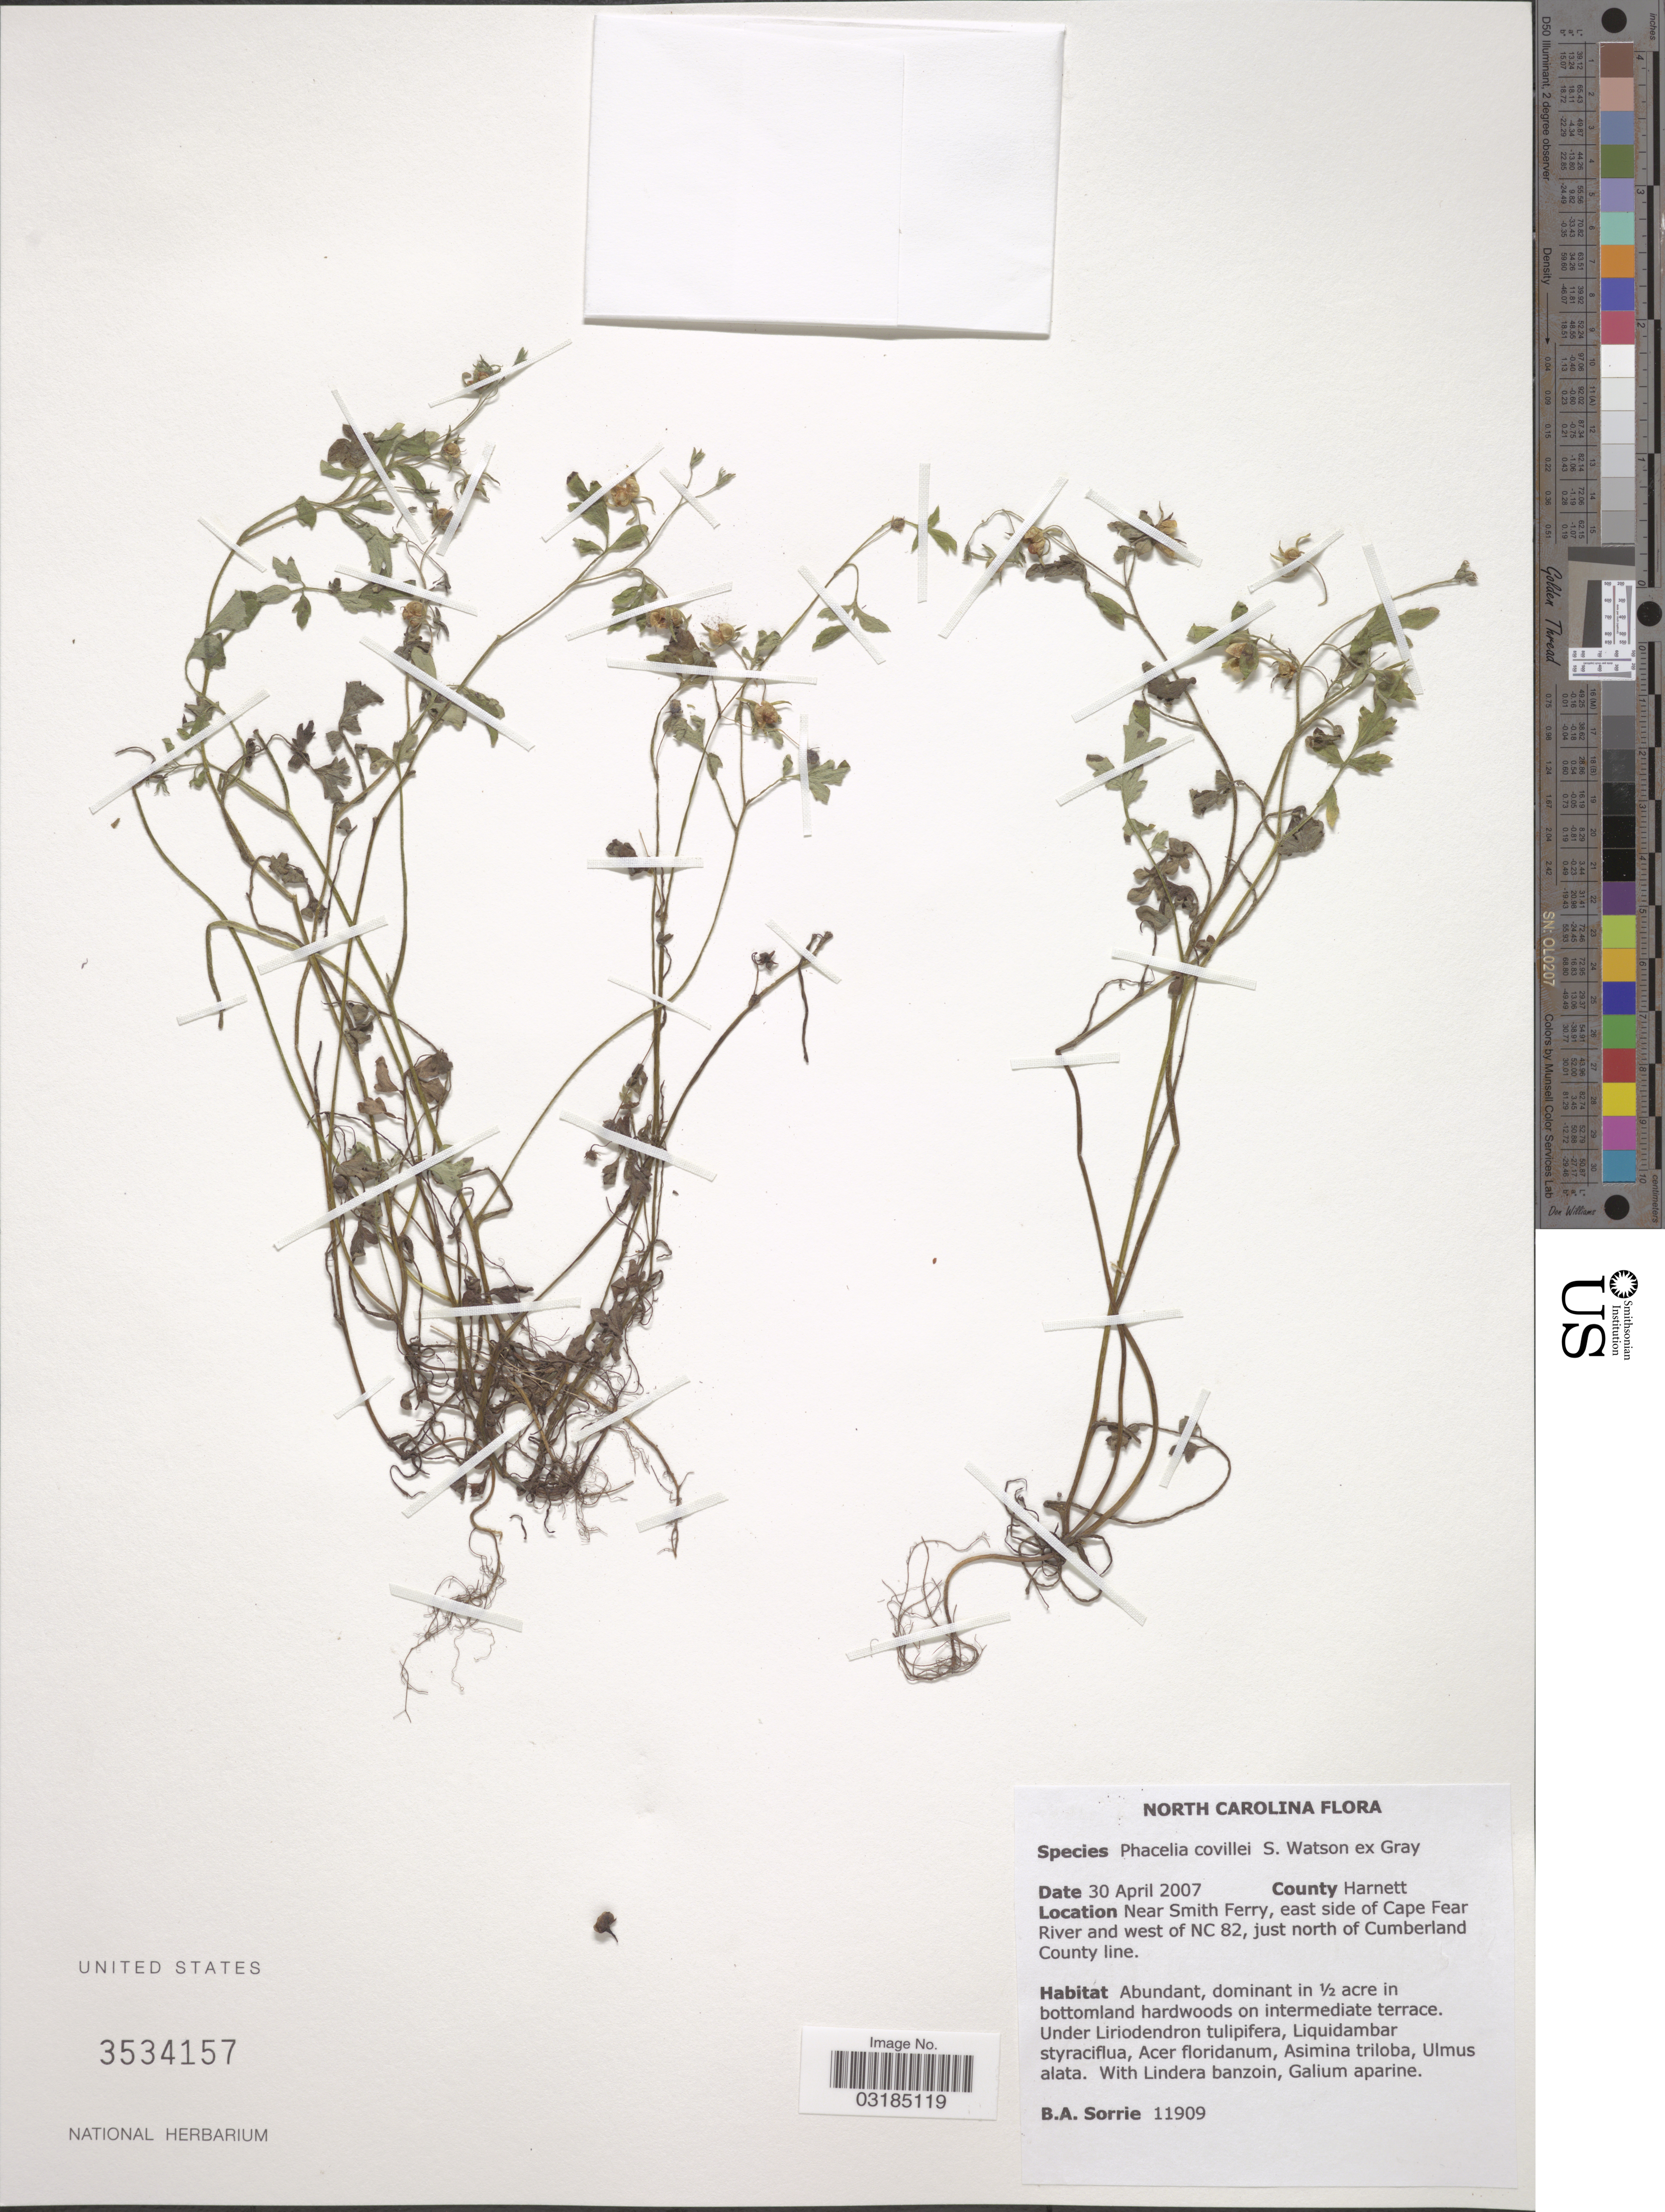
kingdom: Plantae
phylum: Tracheophyta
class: Magnoliopsida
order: Boraginales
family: Hydrophyllaceae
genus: Phacelia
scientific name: Phacelia covillei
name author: S. Watson in A. Gray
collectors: B. Sorrie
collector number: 11909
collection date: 2007-04-30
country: United States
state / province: North Carolina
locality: County Harnett. Near Smith Ferry, east side of Cape Fear River and west of NC 82, just north of Cumberland County line.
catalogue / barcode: US 3534157